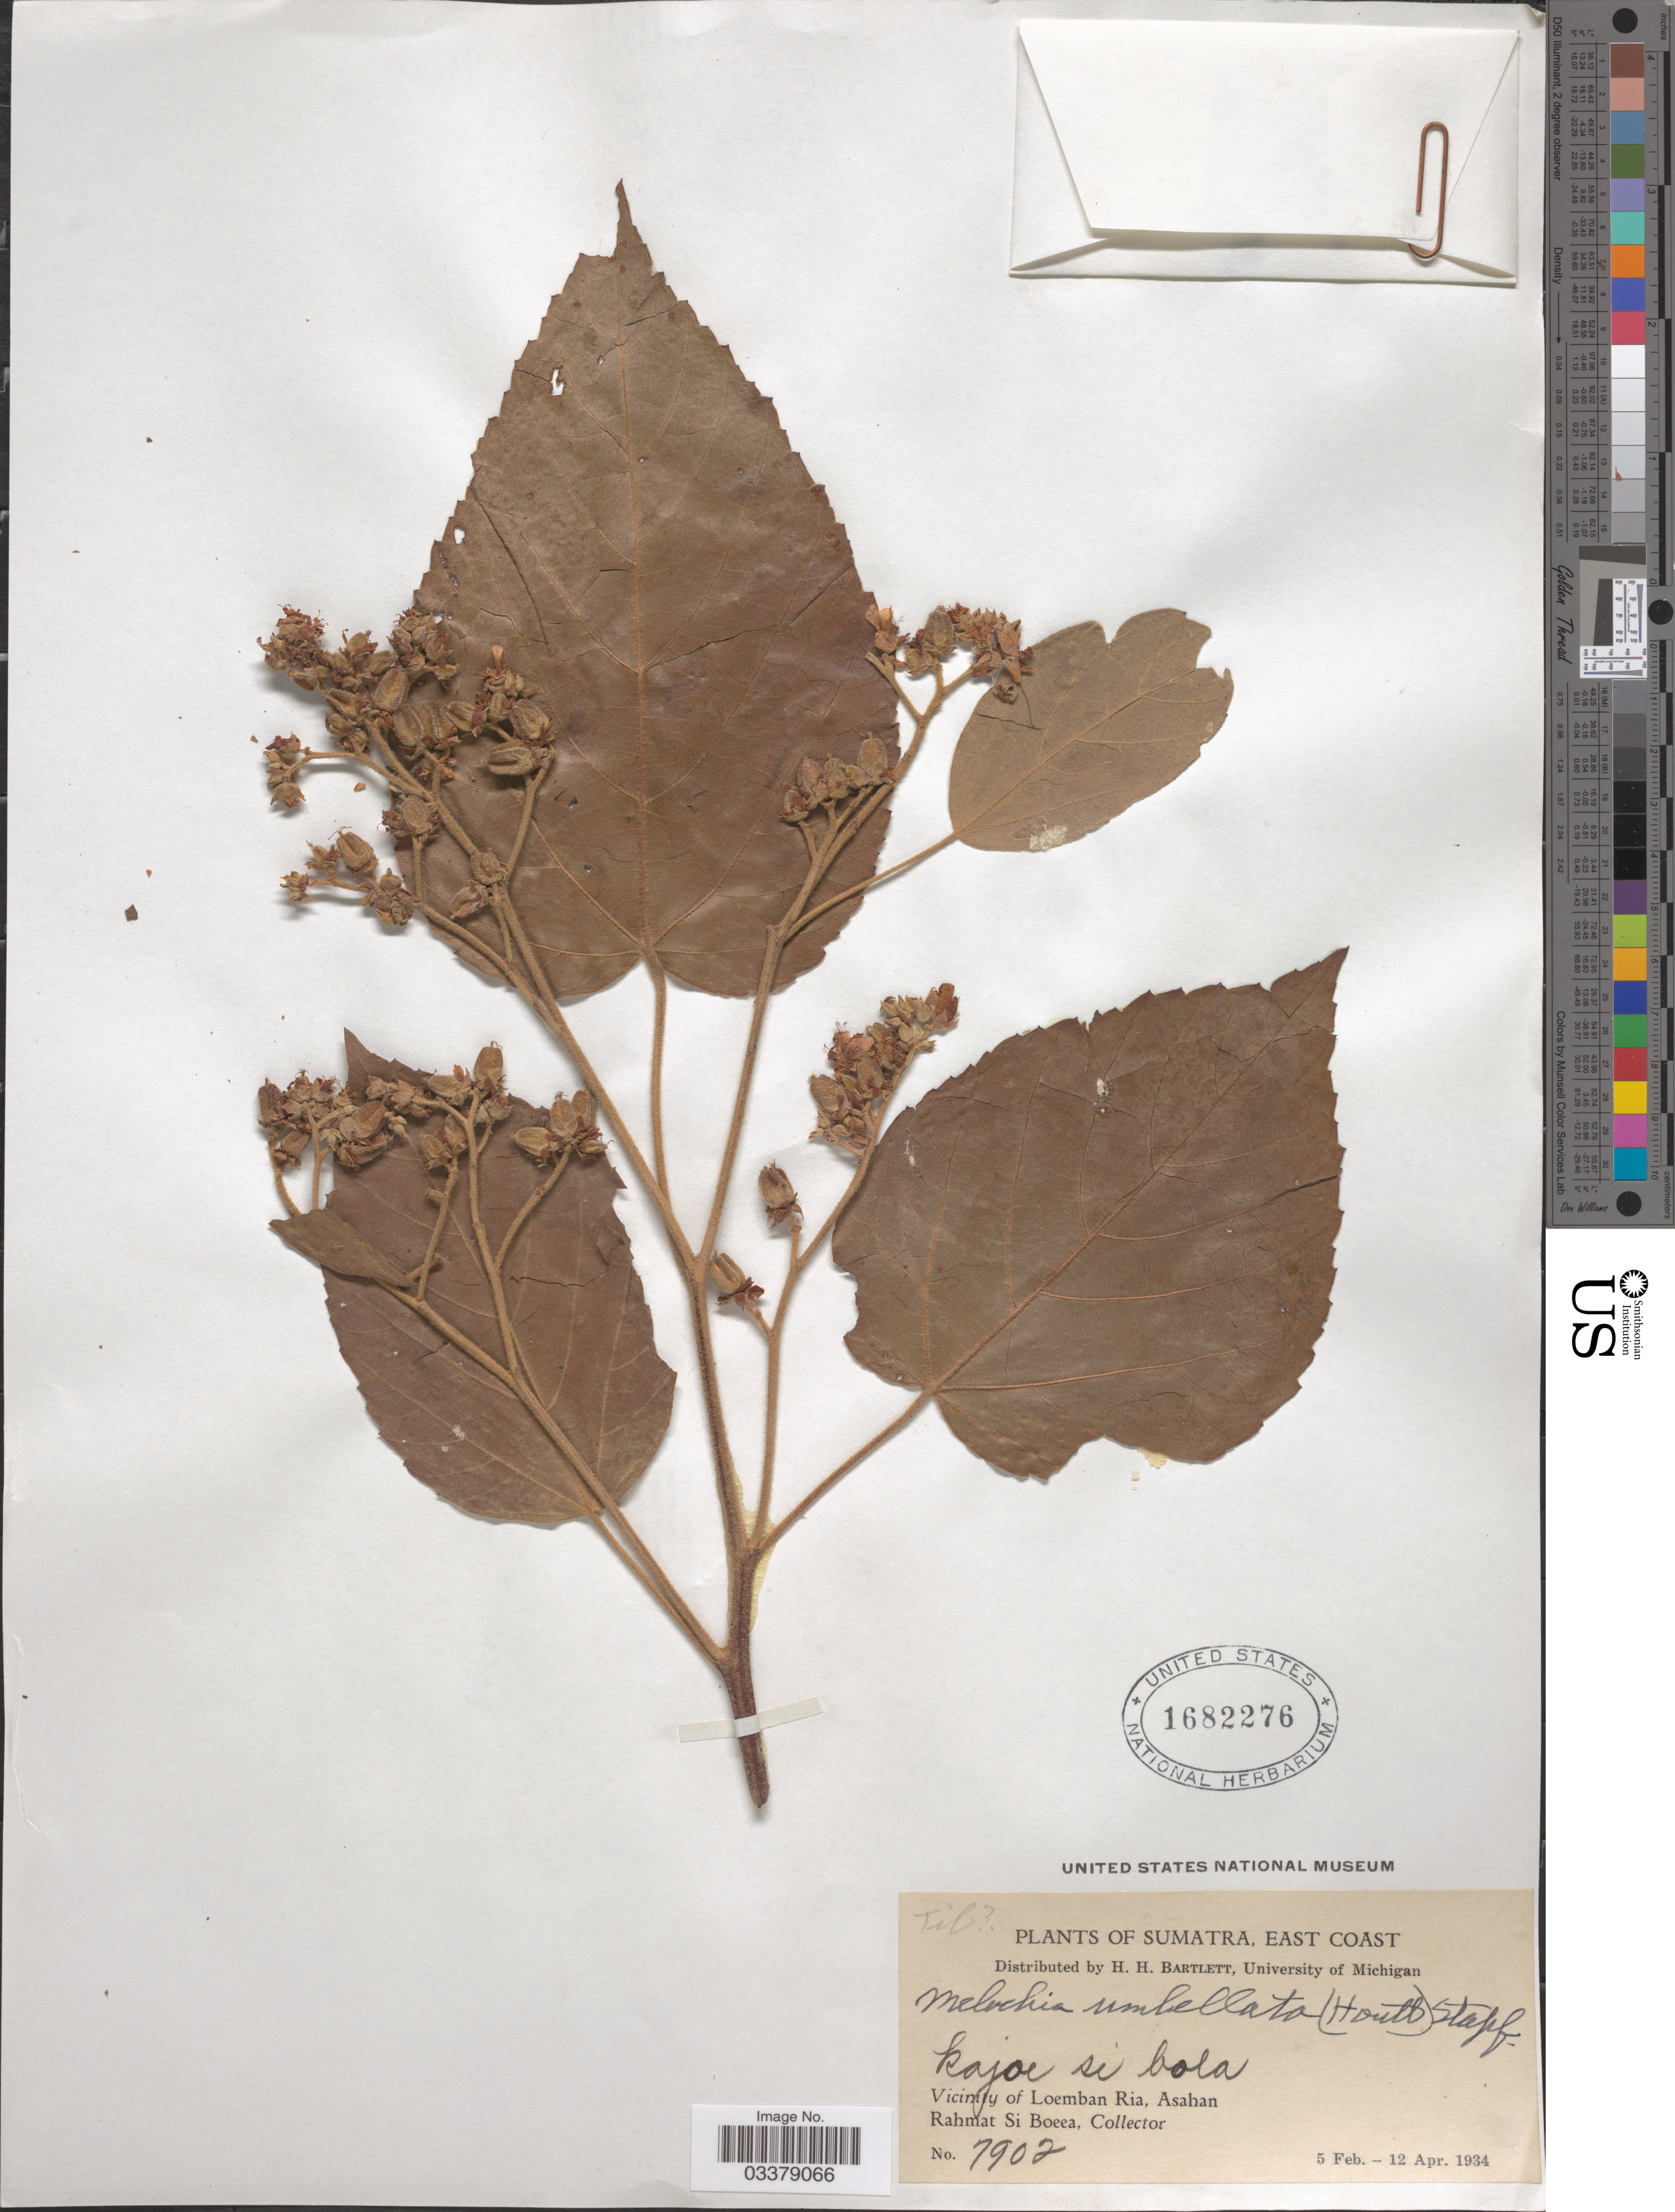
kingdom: Plantae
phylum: Tracheophyta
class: Magnoliopsida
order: Malvales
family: Malvaceae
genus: Melochia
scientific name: Melochia umbellata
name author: Stapf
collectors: Rahmat Si Boeea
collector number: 7902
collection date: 1934-02-05/1934-04-12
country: Indonesia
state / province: Sumatra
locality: East Coast. Vicinity of Loemban Ria, Asahan.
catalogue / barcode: US 1682276